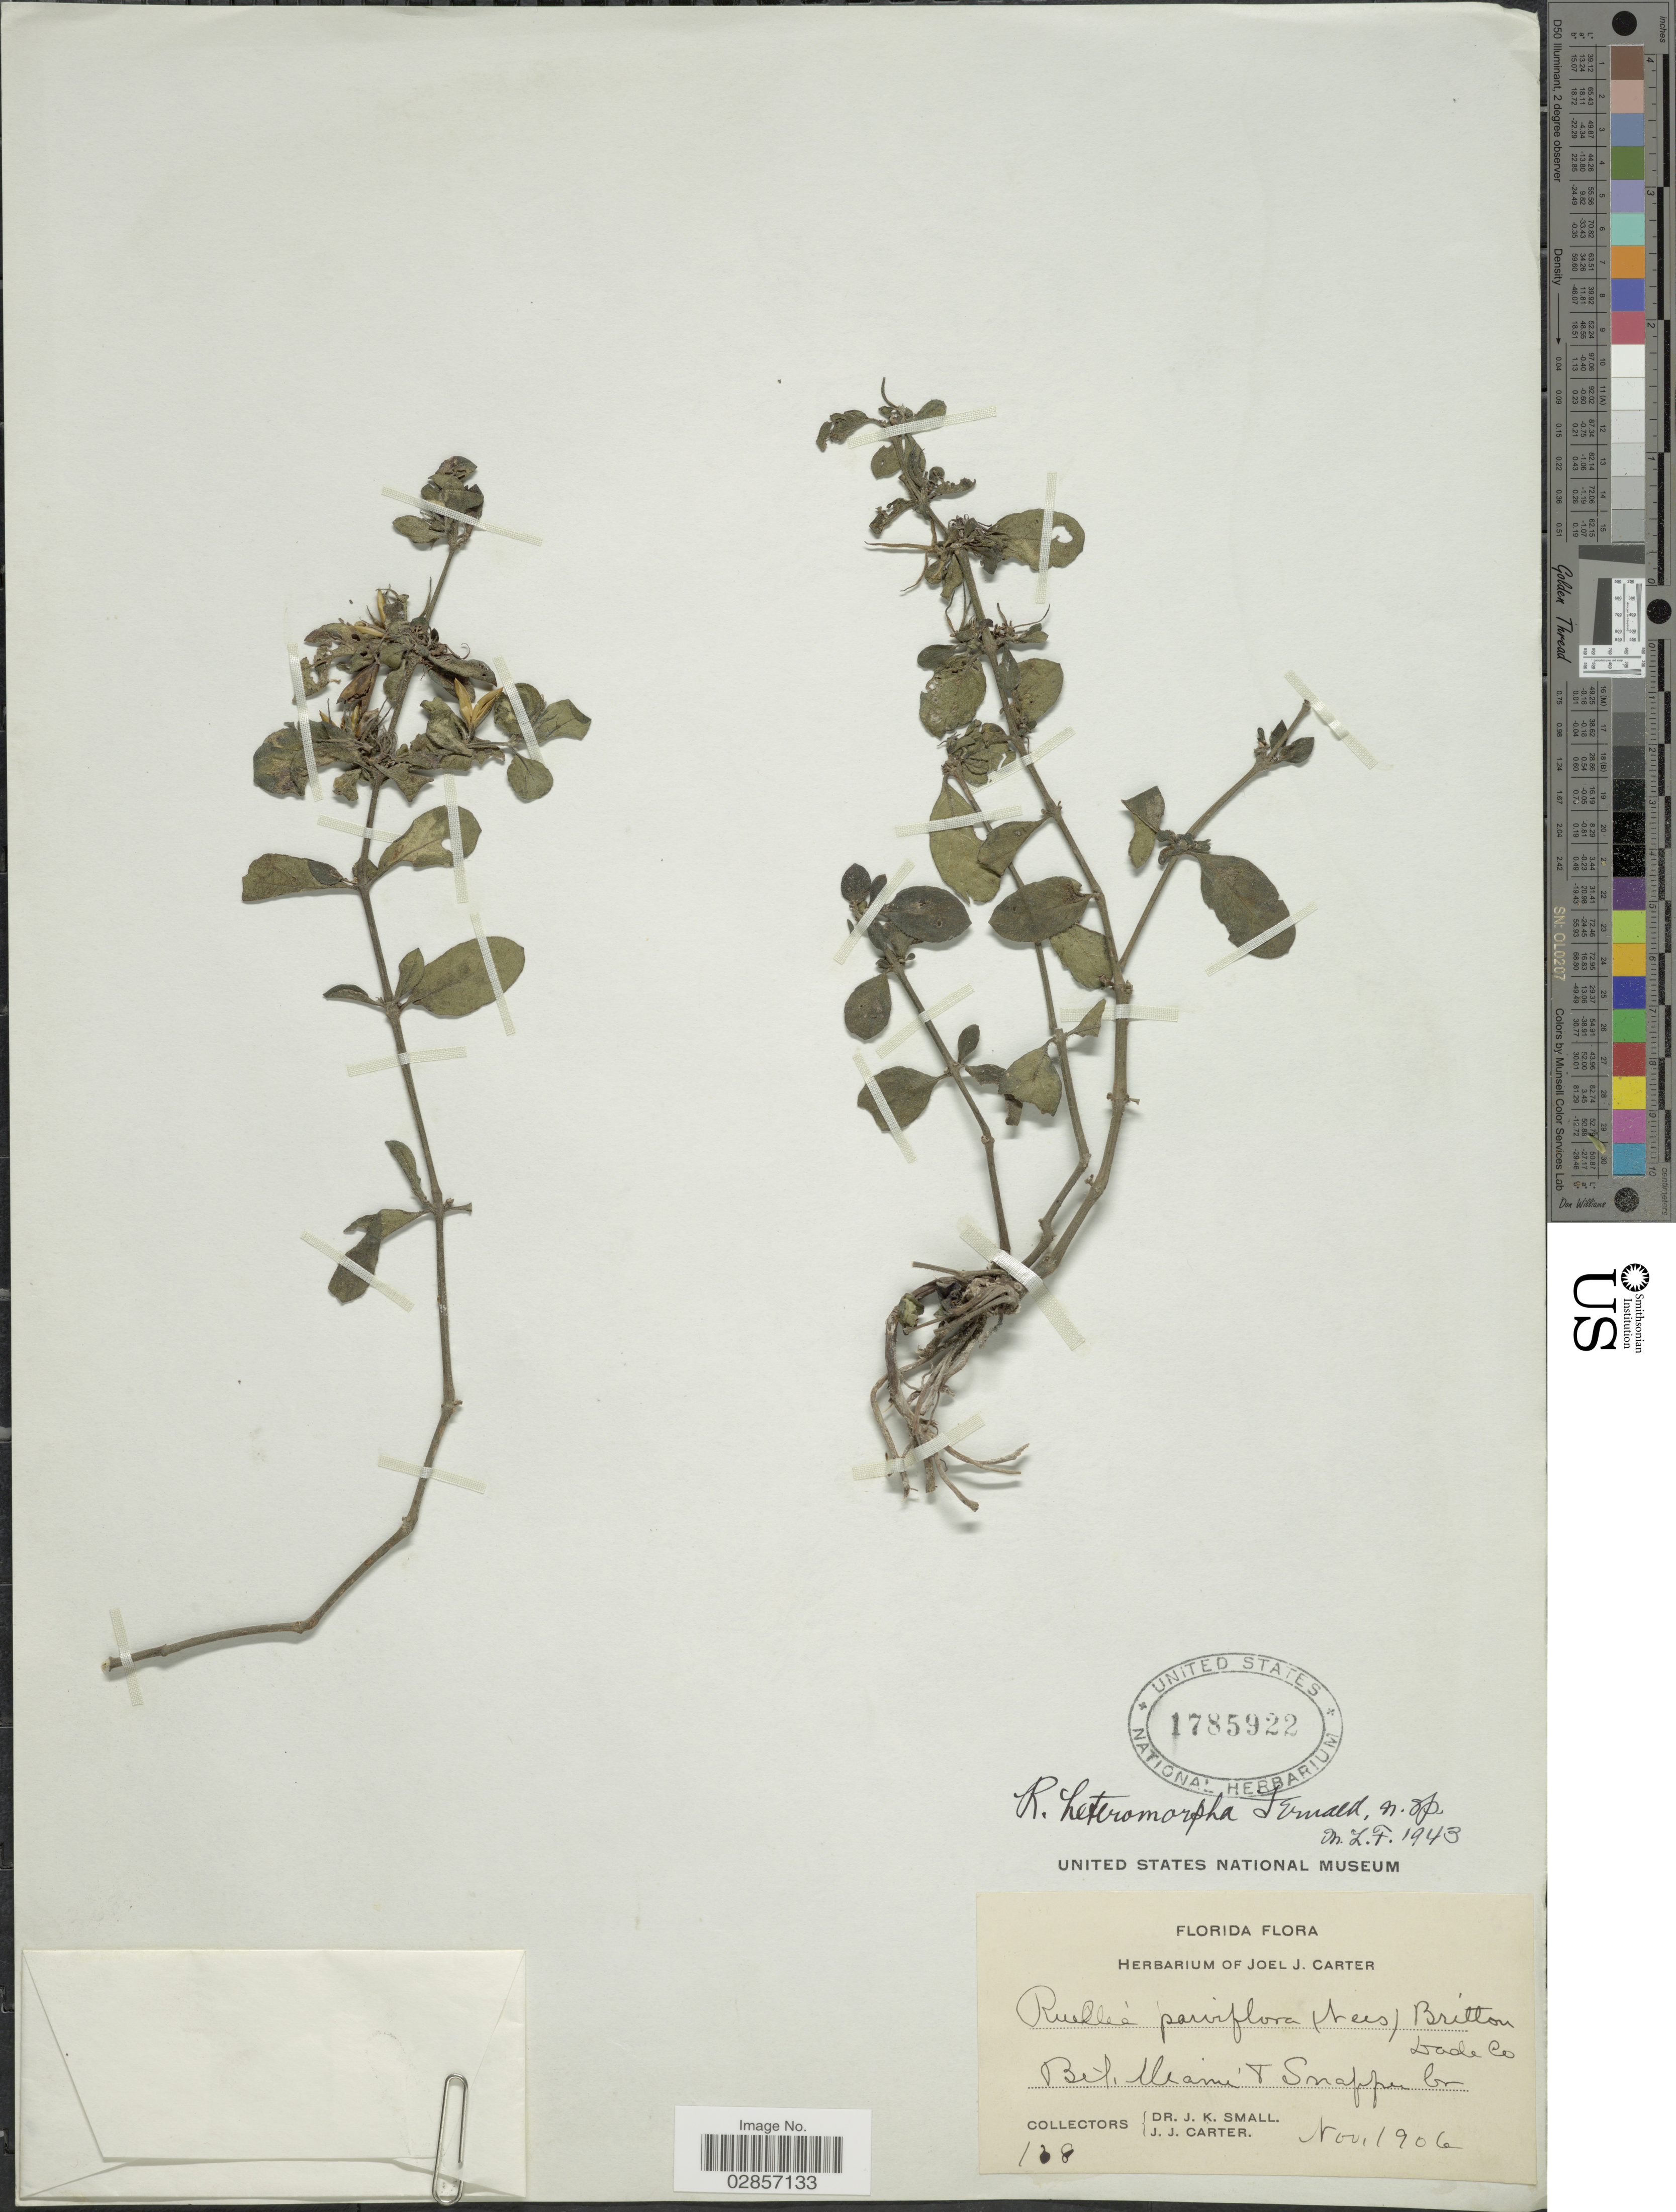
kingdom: Plantae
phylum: Tracheophyta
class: Magnoliopsida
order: Lamiales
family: Acanthaceae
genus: Ruellia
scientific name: Ruellia heteromorpha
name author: Fernald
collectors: J. K. Small & J. Carter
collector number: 138*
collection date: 1906-11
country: United States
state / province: Florida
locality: Bet. Miami & Snapper Co., Dade Co.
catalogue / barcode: US 1785922